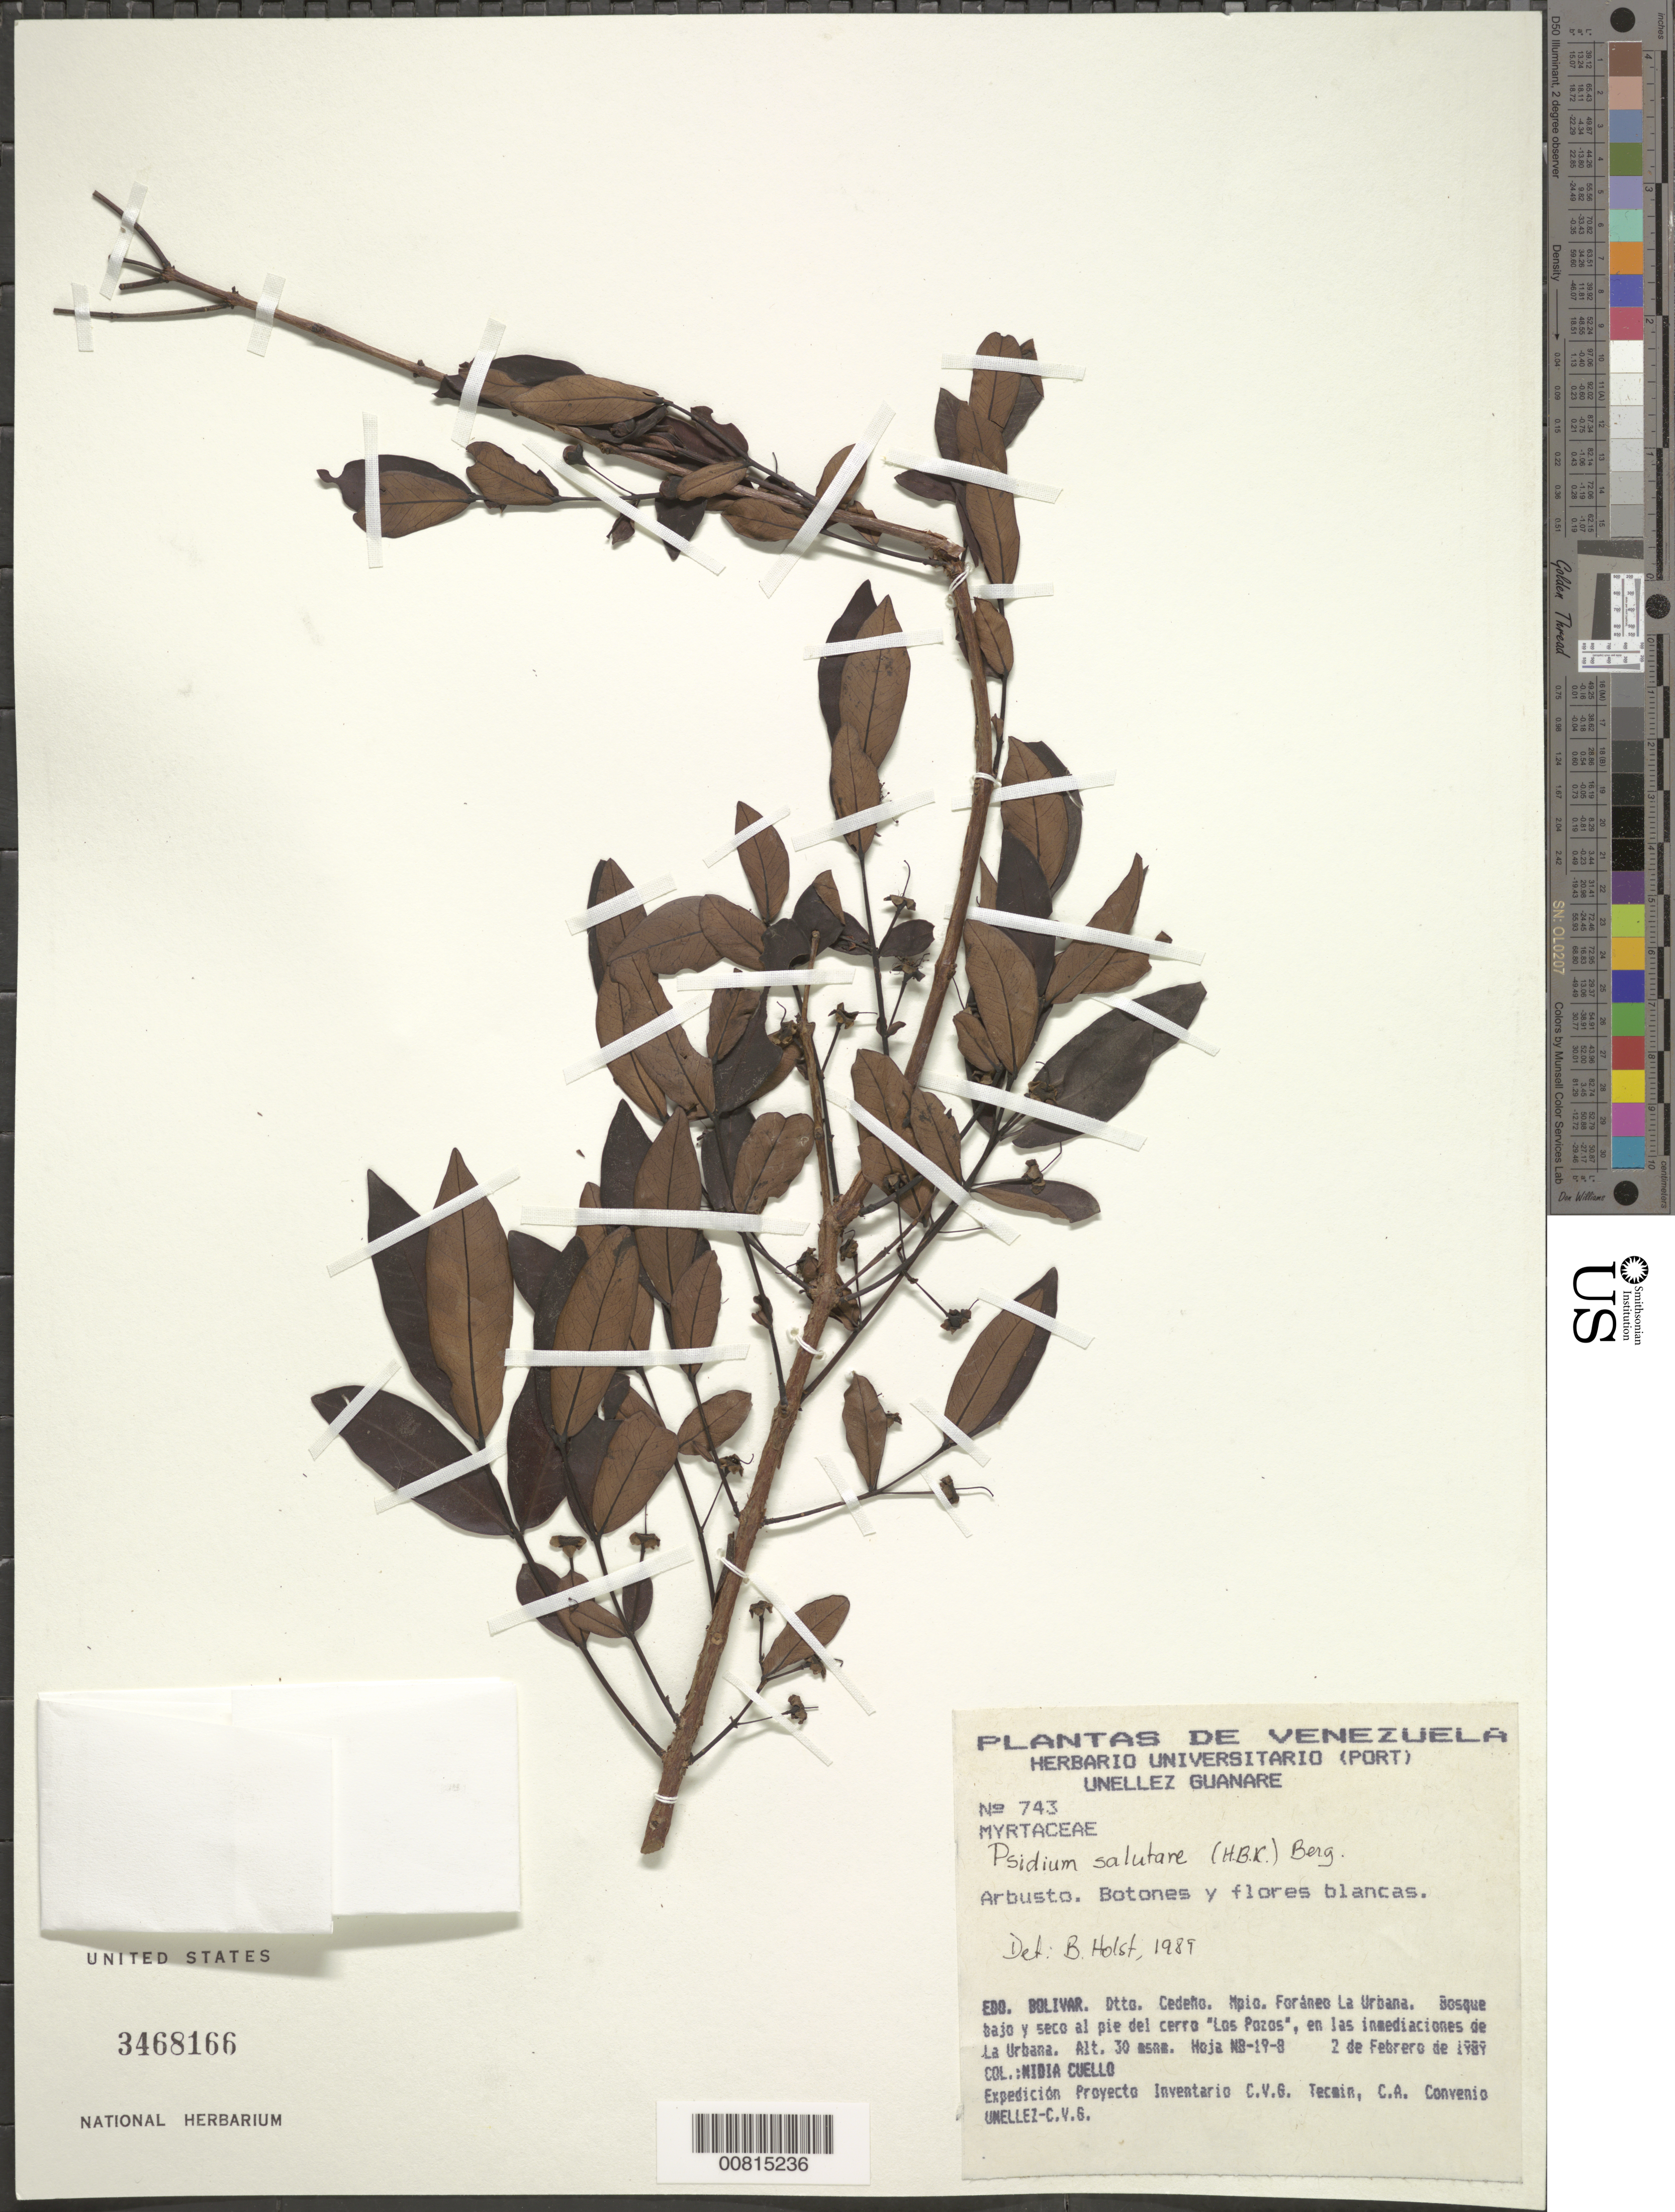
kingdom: Plantae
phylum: Tracheophyta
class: Magnoliopsida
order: Myrtales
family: Myrtaceae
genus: Psidium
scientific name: Psidium salutare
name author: (Kunth) O. Berg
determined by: Holst, Bruce K.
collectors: N. L. Cuello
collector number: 743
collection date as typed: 2-Feb-89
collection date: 1989-02-02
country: Venezuela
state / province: Bolívar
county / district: Cedeño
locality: Mun. Foráneo La Urbana, cerro "Los Pozos"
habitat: Bosque bajo y seco al pié del cerro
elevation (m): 30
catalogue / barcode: US 3468166